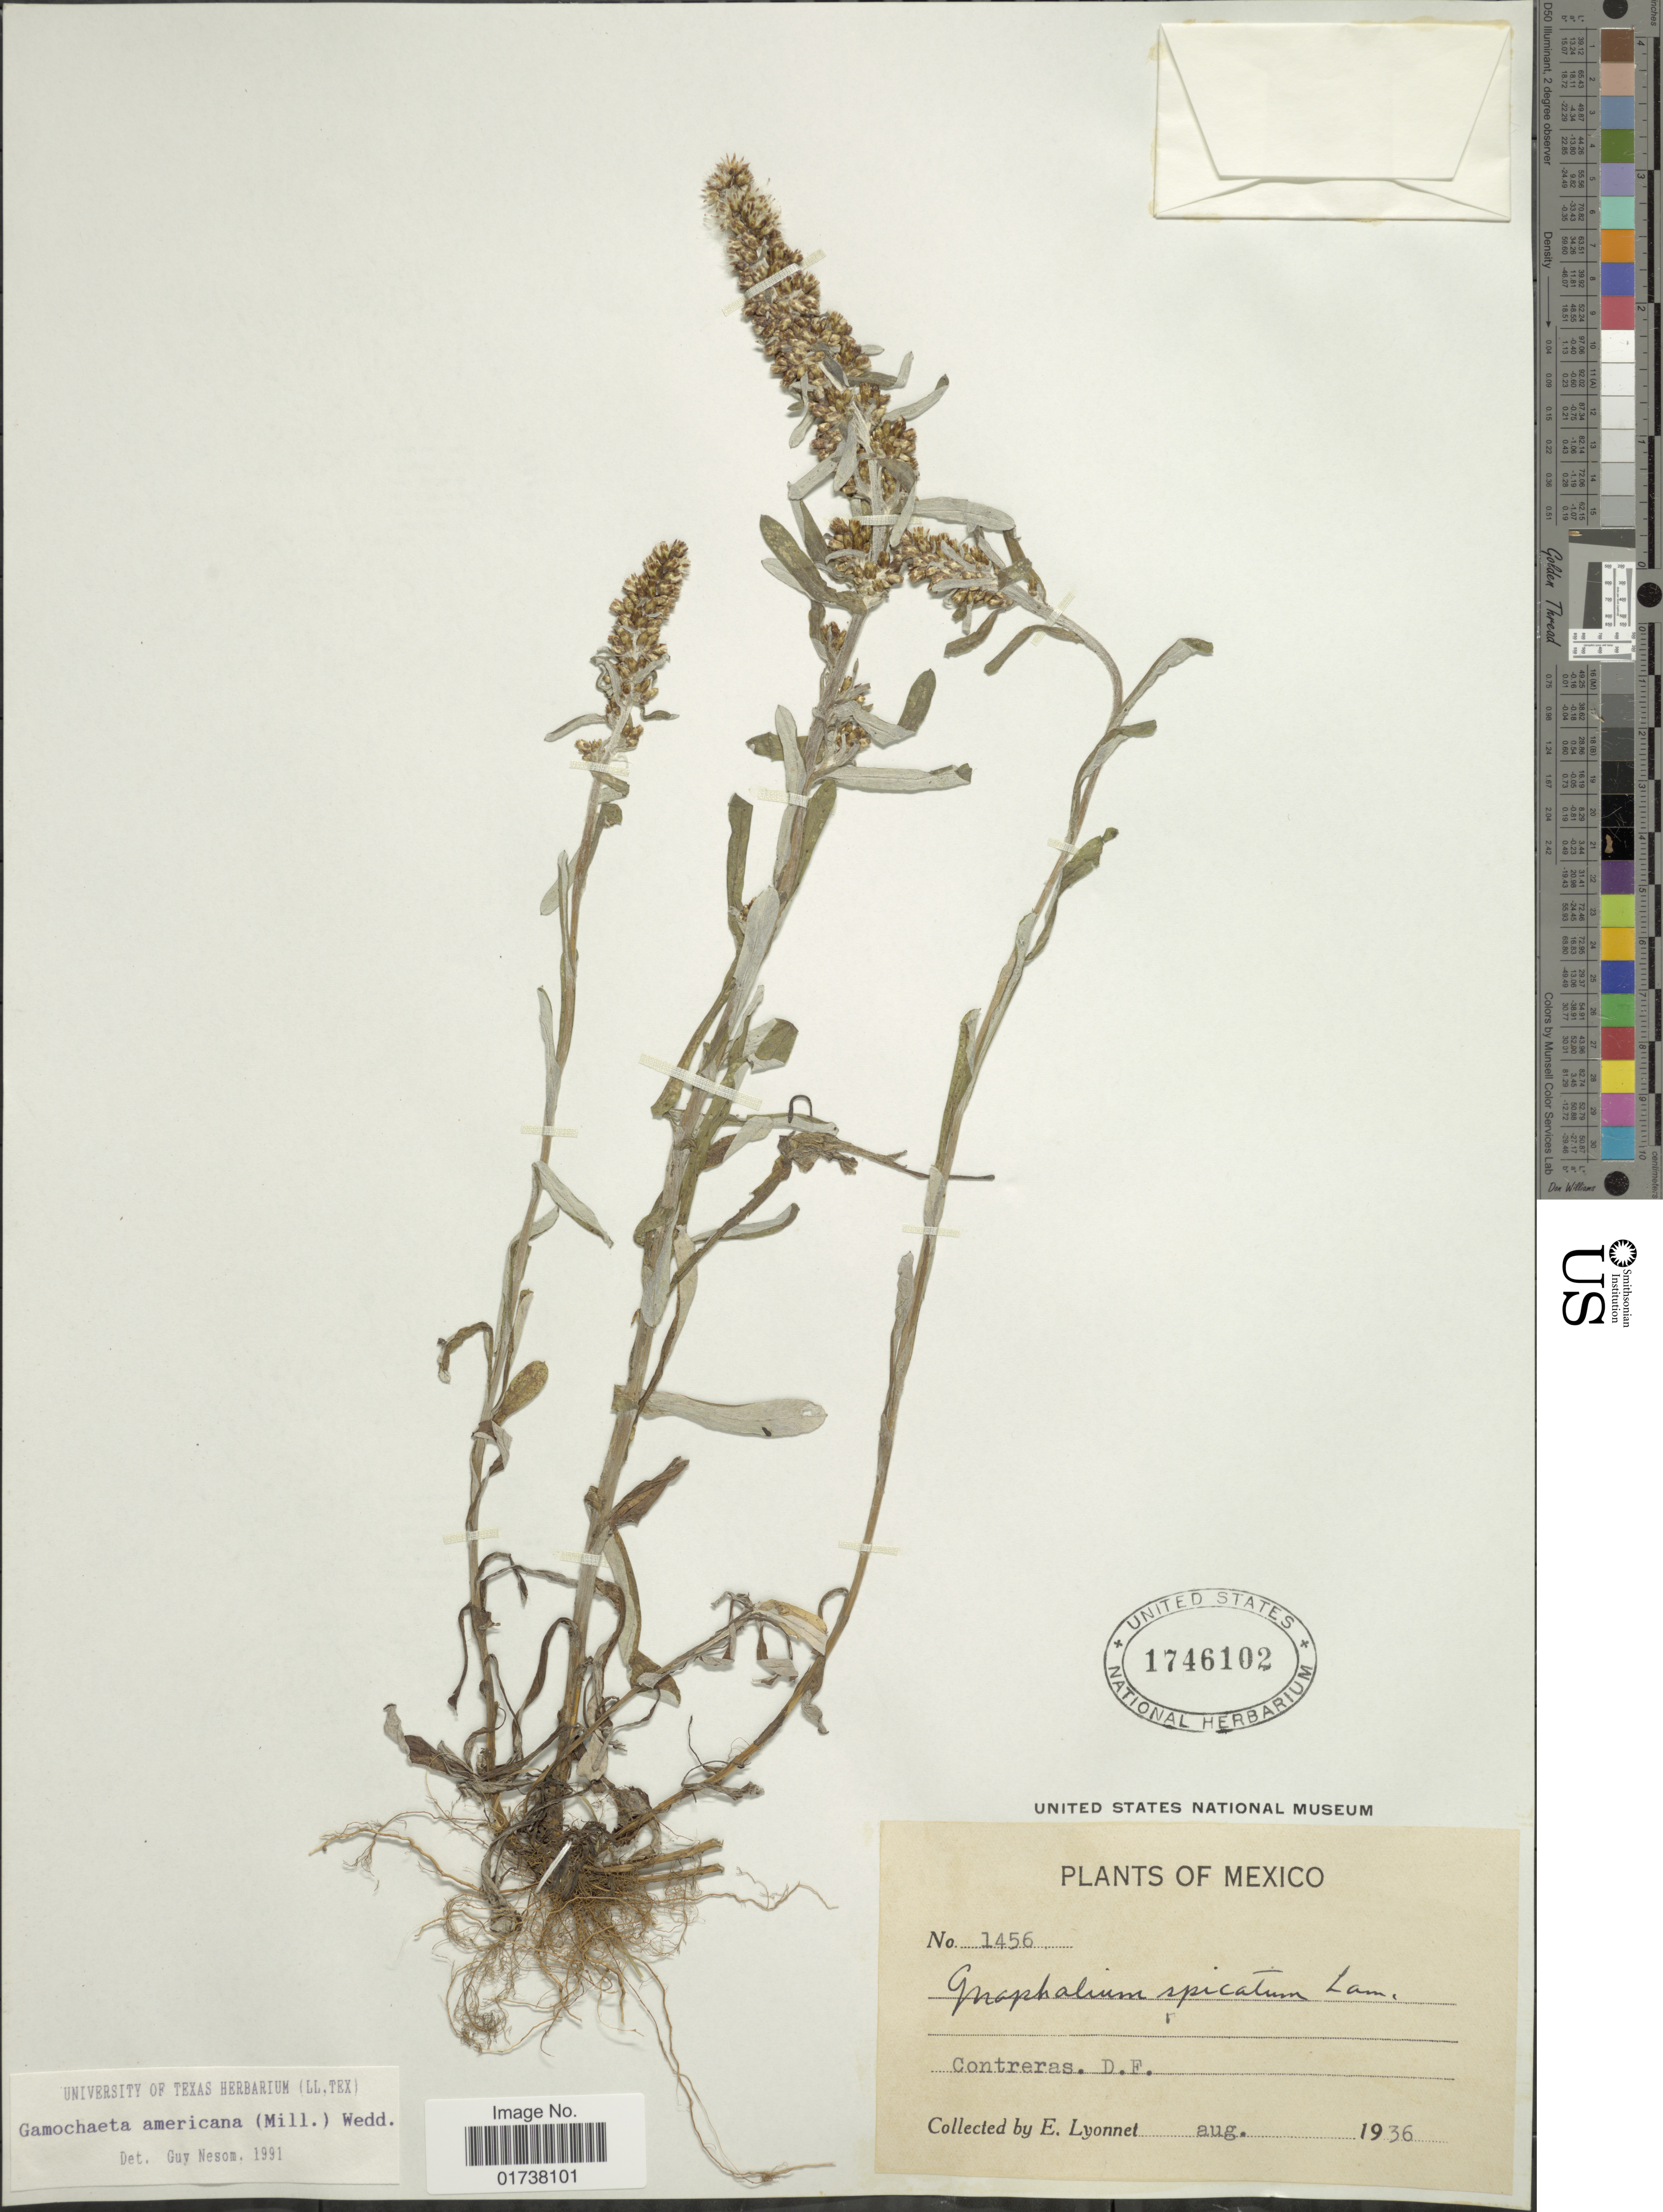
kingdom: Plantae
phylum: Tracheophyta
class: Magnoliopsida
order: Asterales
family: Asteraceae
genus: Gamochaeta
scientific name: Gamochaeta americana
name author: (Mill.) Wedd.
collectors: E. Lyonnet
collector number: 1456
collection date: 1936-08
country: Mexico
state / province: Distrito Federal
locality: Contreras, D.F.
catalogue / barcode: US 1746102